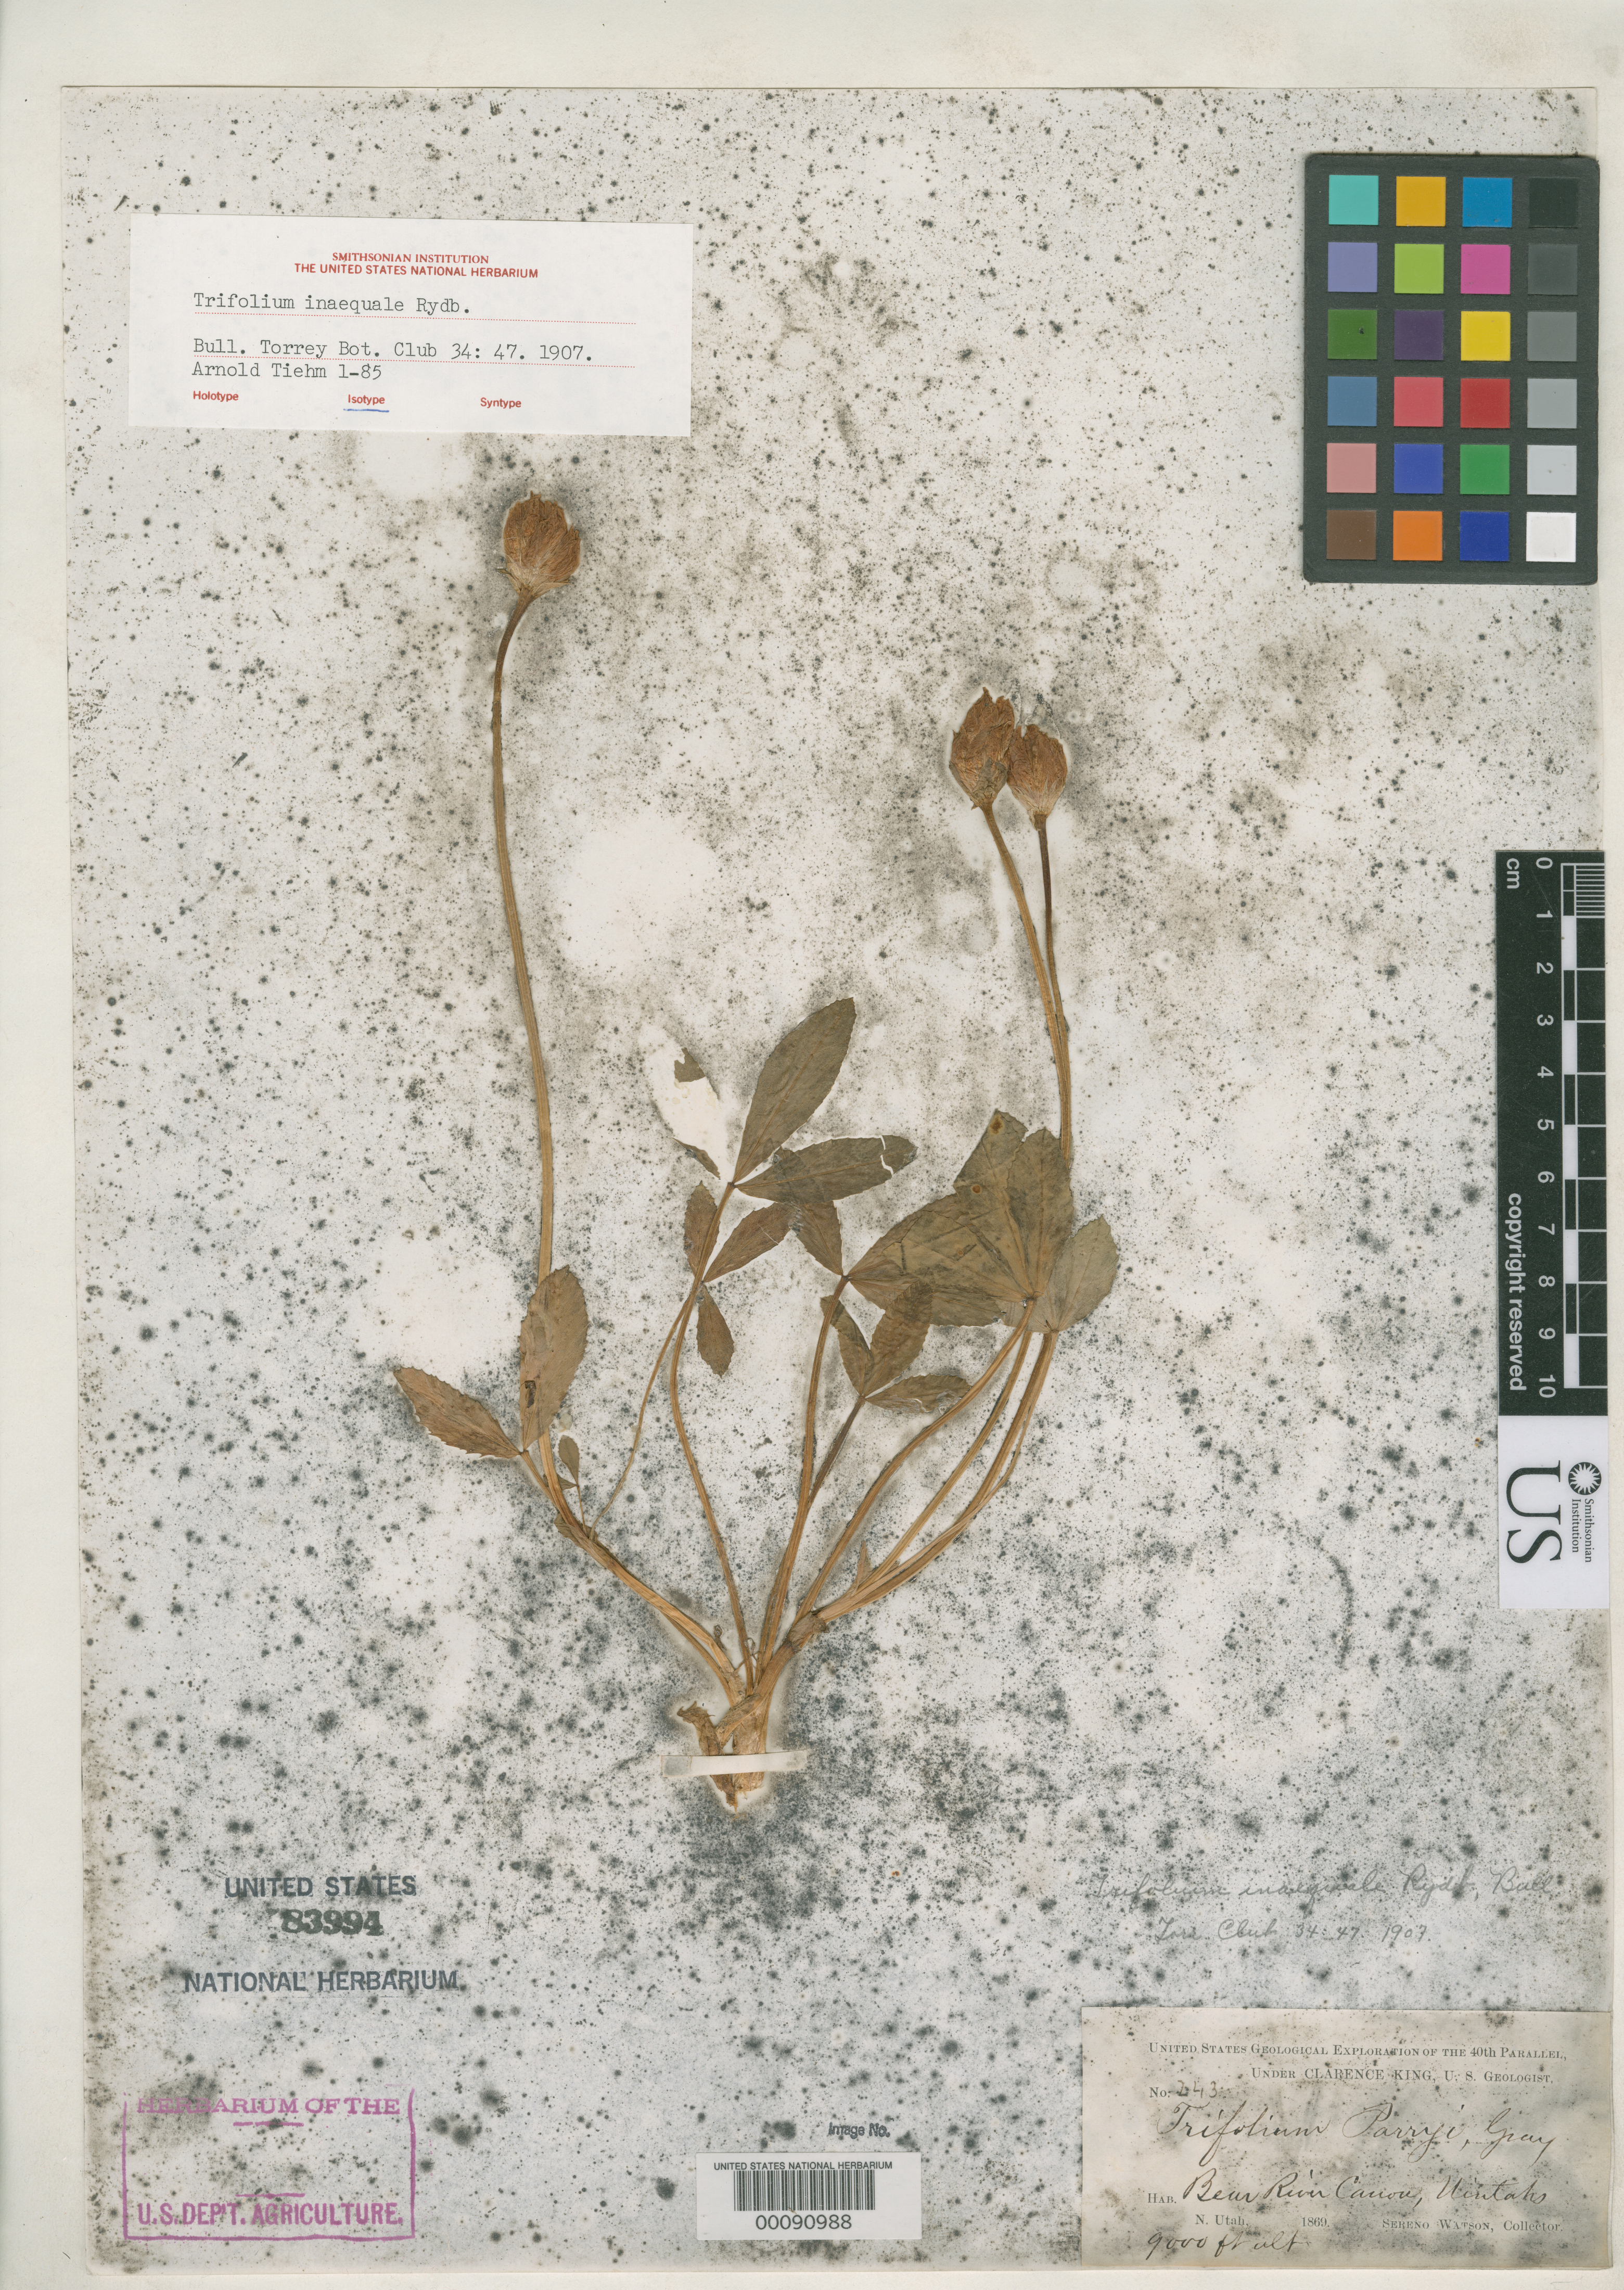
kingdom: Plantae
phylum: Tracheophyta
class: Magnoliopsida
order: Fabales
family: Fabaceae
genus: Trifolium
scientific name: Trifolium inaequale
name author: Rydb.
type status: Isotype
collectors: S. Watson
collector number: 243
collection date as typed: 1869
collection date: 1869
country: United States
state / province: Utah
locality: Bear River Canyon, Uinta Mts.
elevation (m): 2743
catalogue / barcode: US 83994